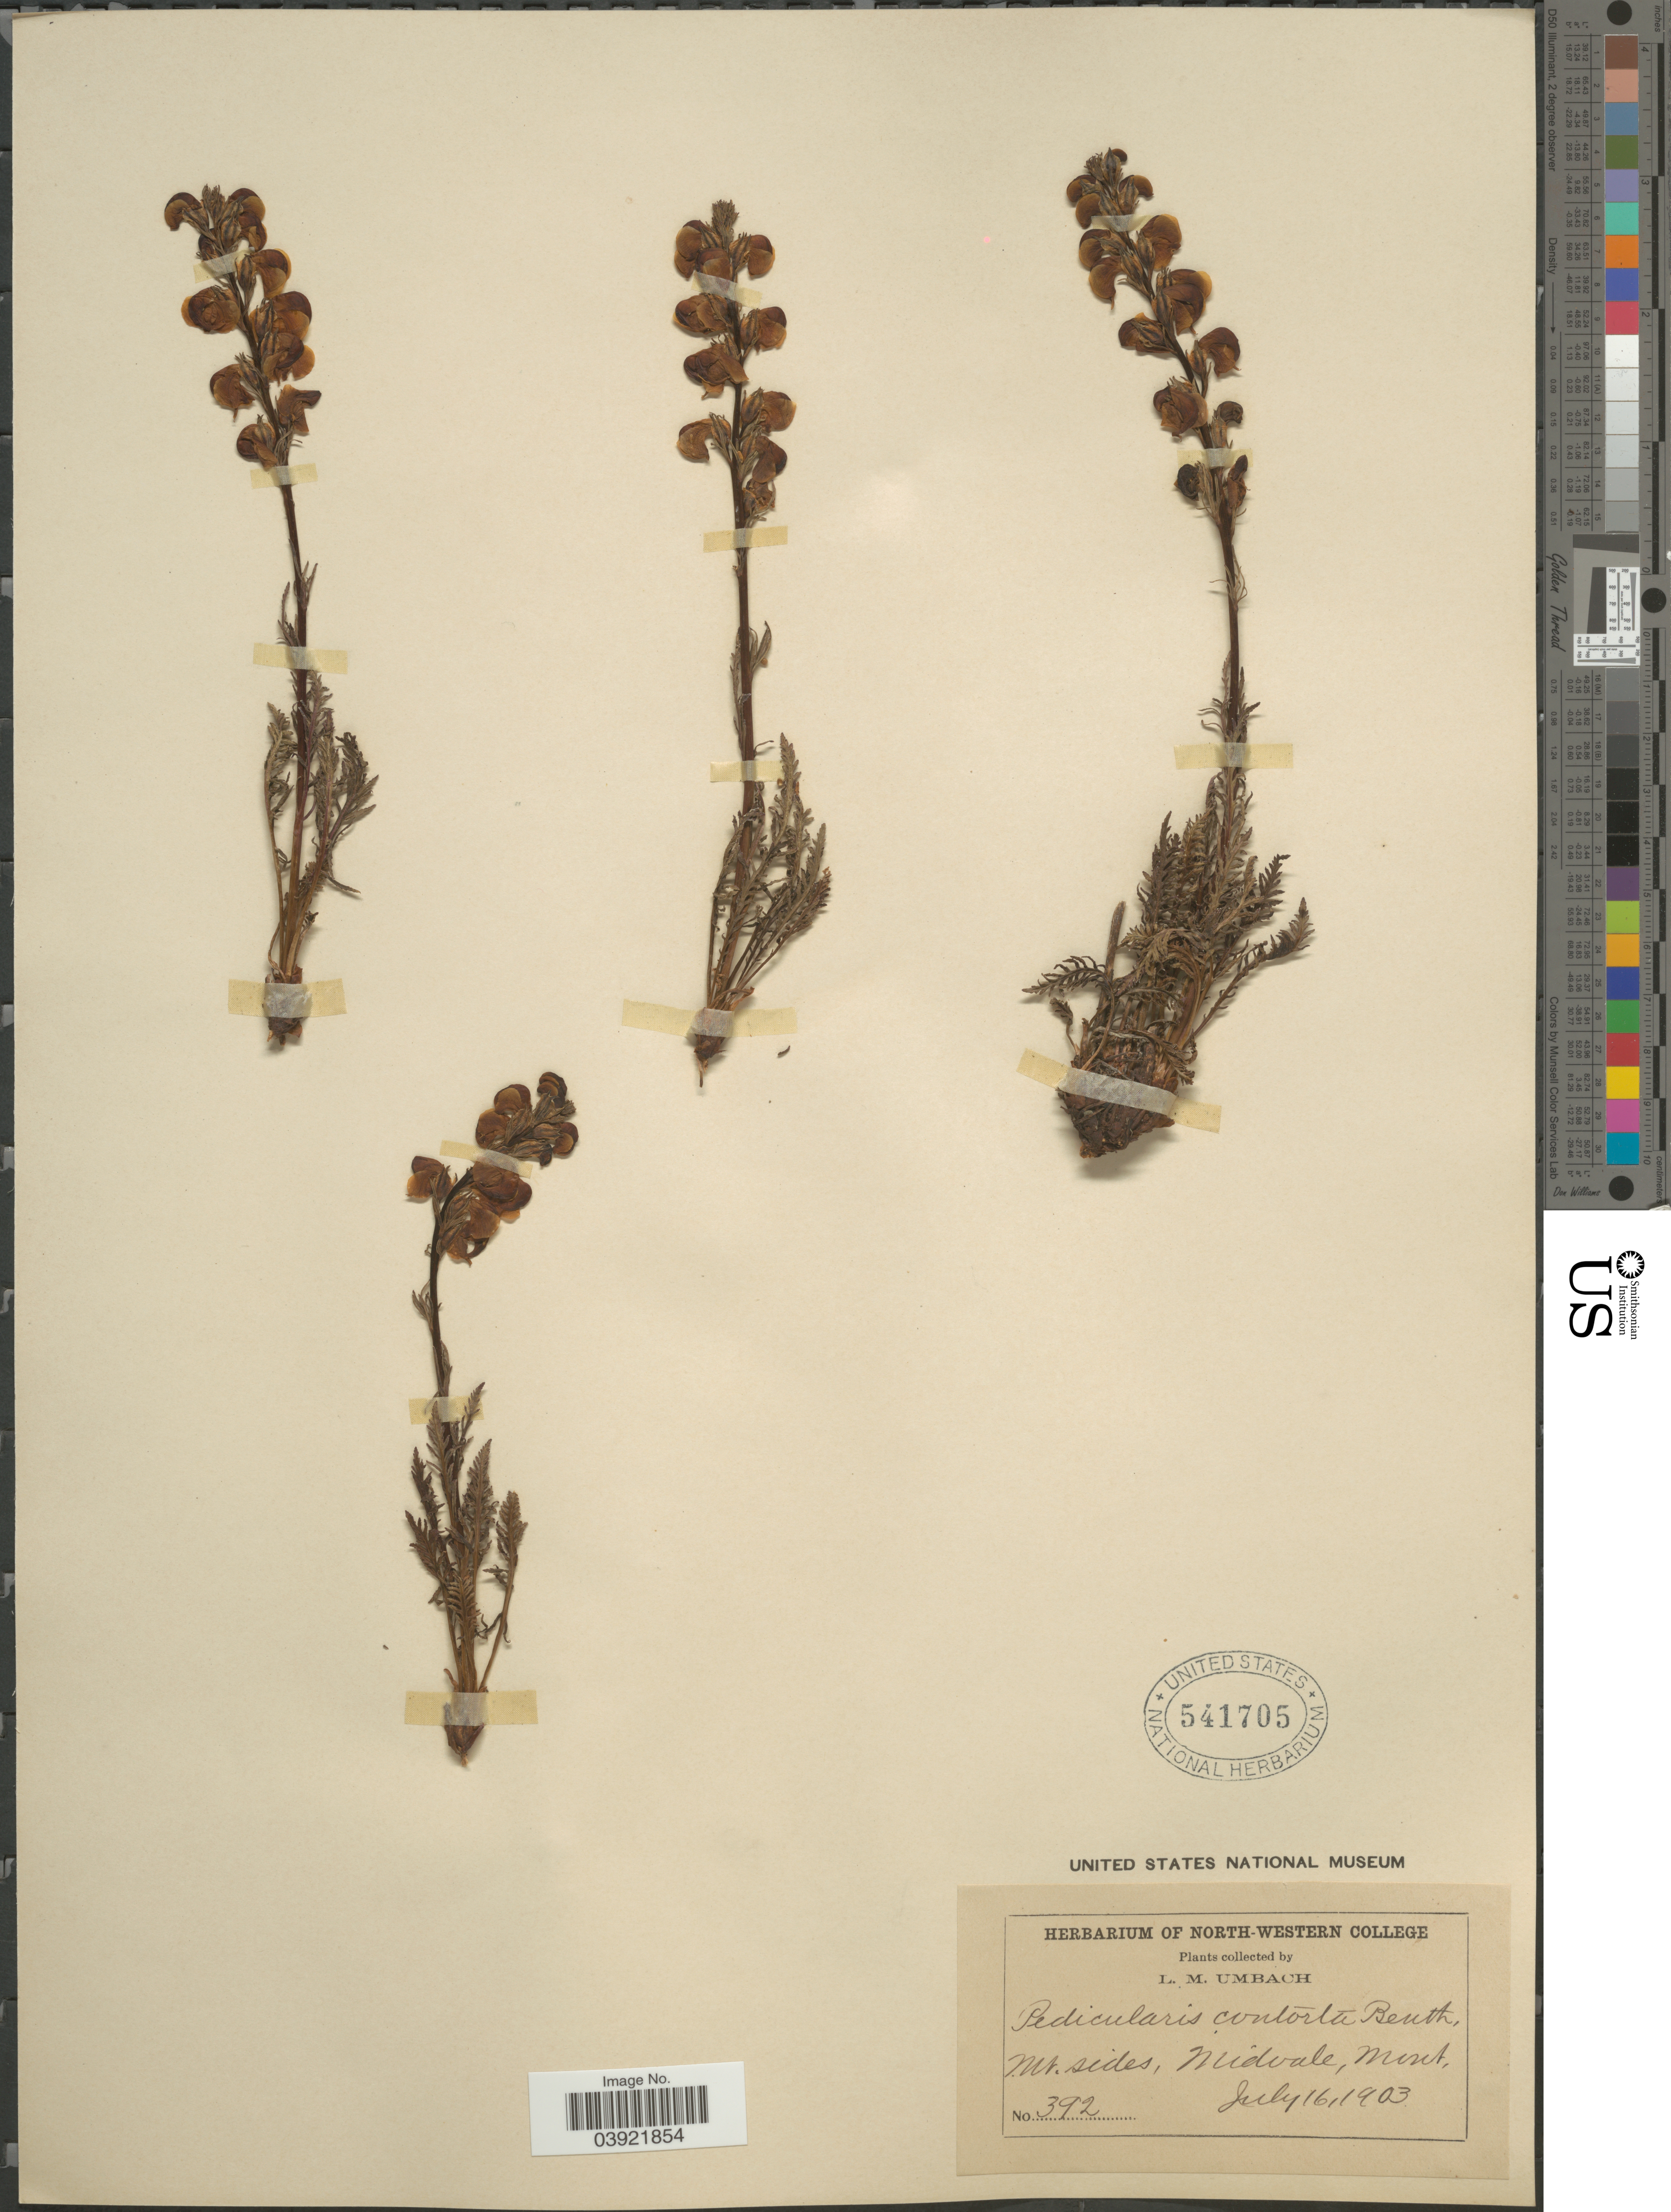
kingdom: Plantae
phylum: Tracheophyta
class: Magnoliopsida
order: Lamiales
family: Orobanchaceae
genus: Pedicularis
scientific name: Pedicularis contorta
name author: Benth.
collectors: L. M. Umbach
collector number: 392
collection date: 1903-07-16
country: United States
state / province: Montana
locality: Mt. sides, Midvale.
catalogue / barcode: US 541705